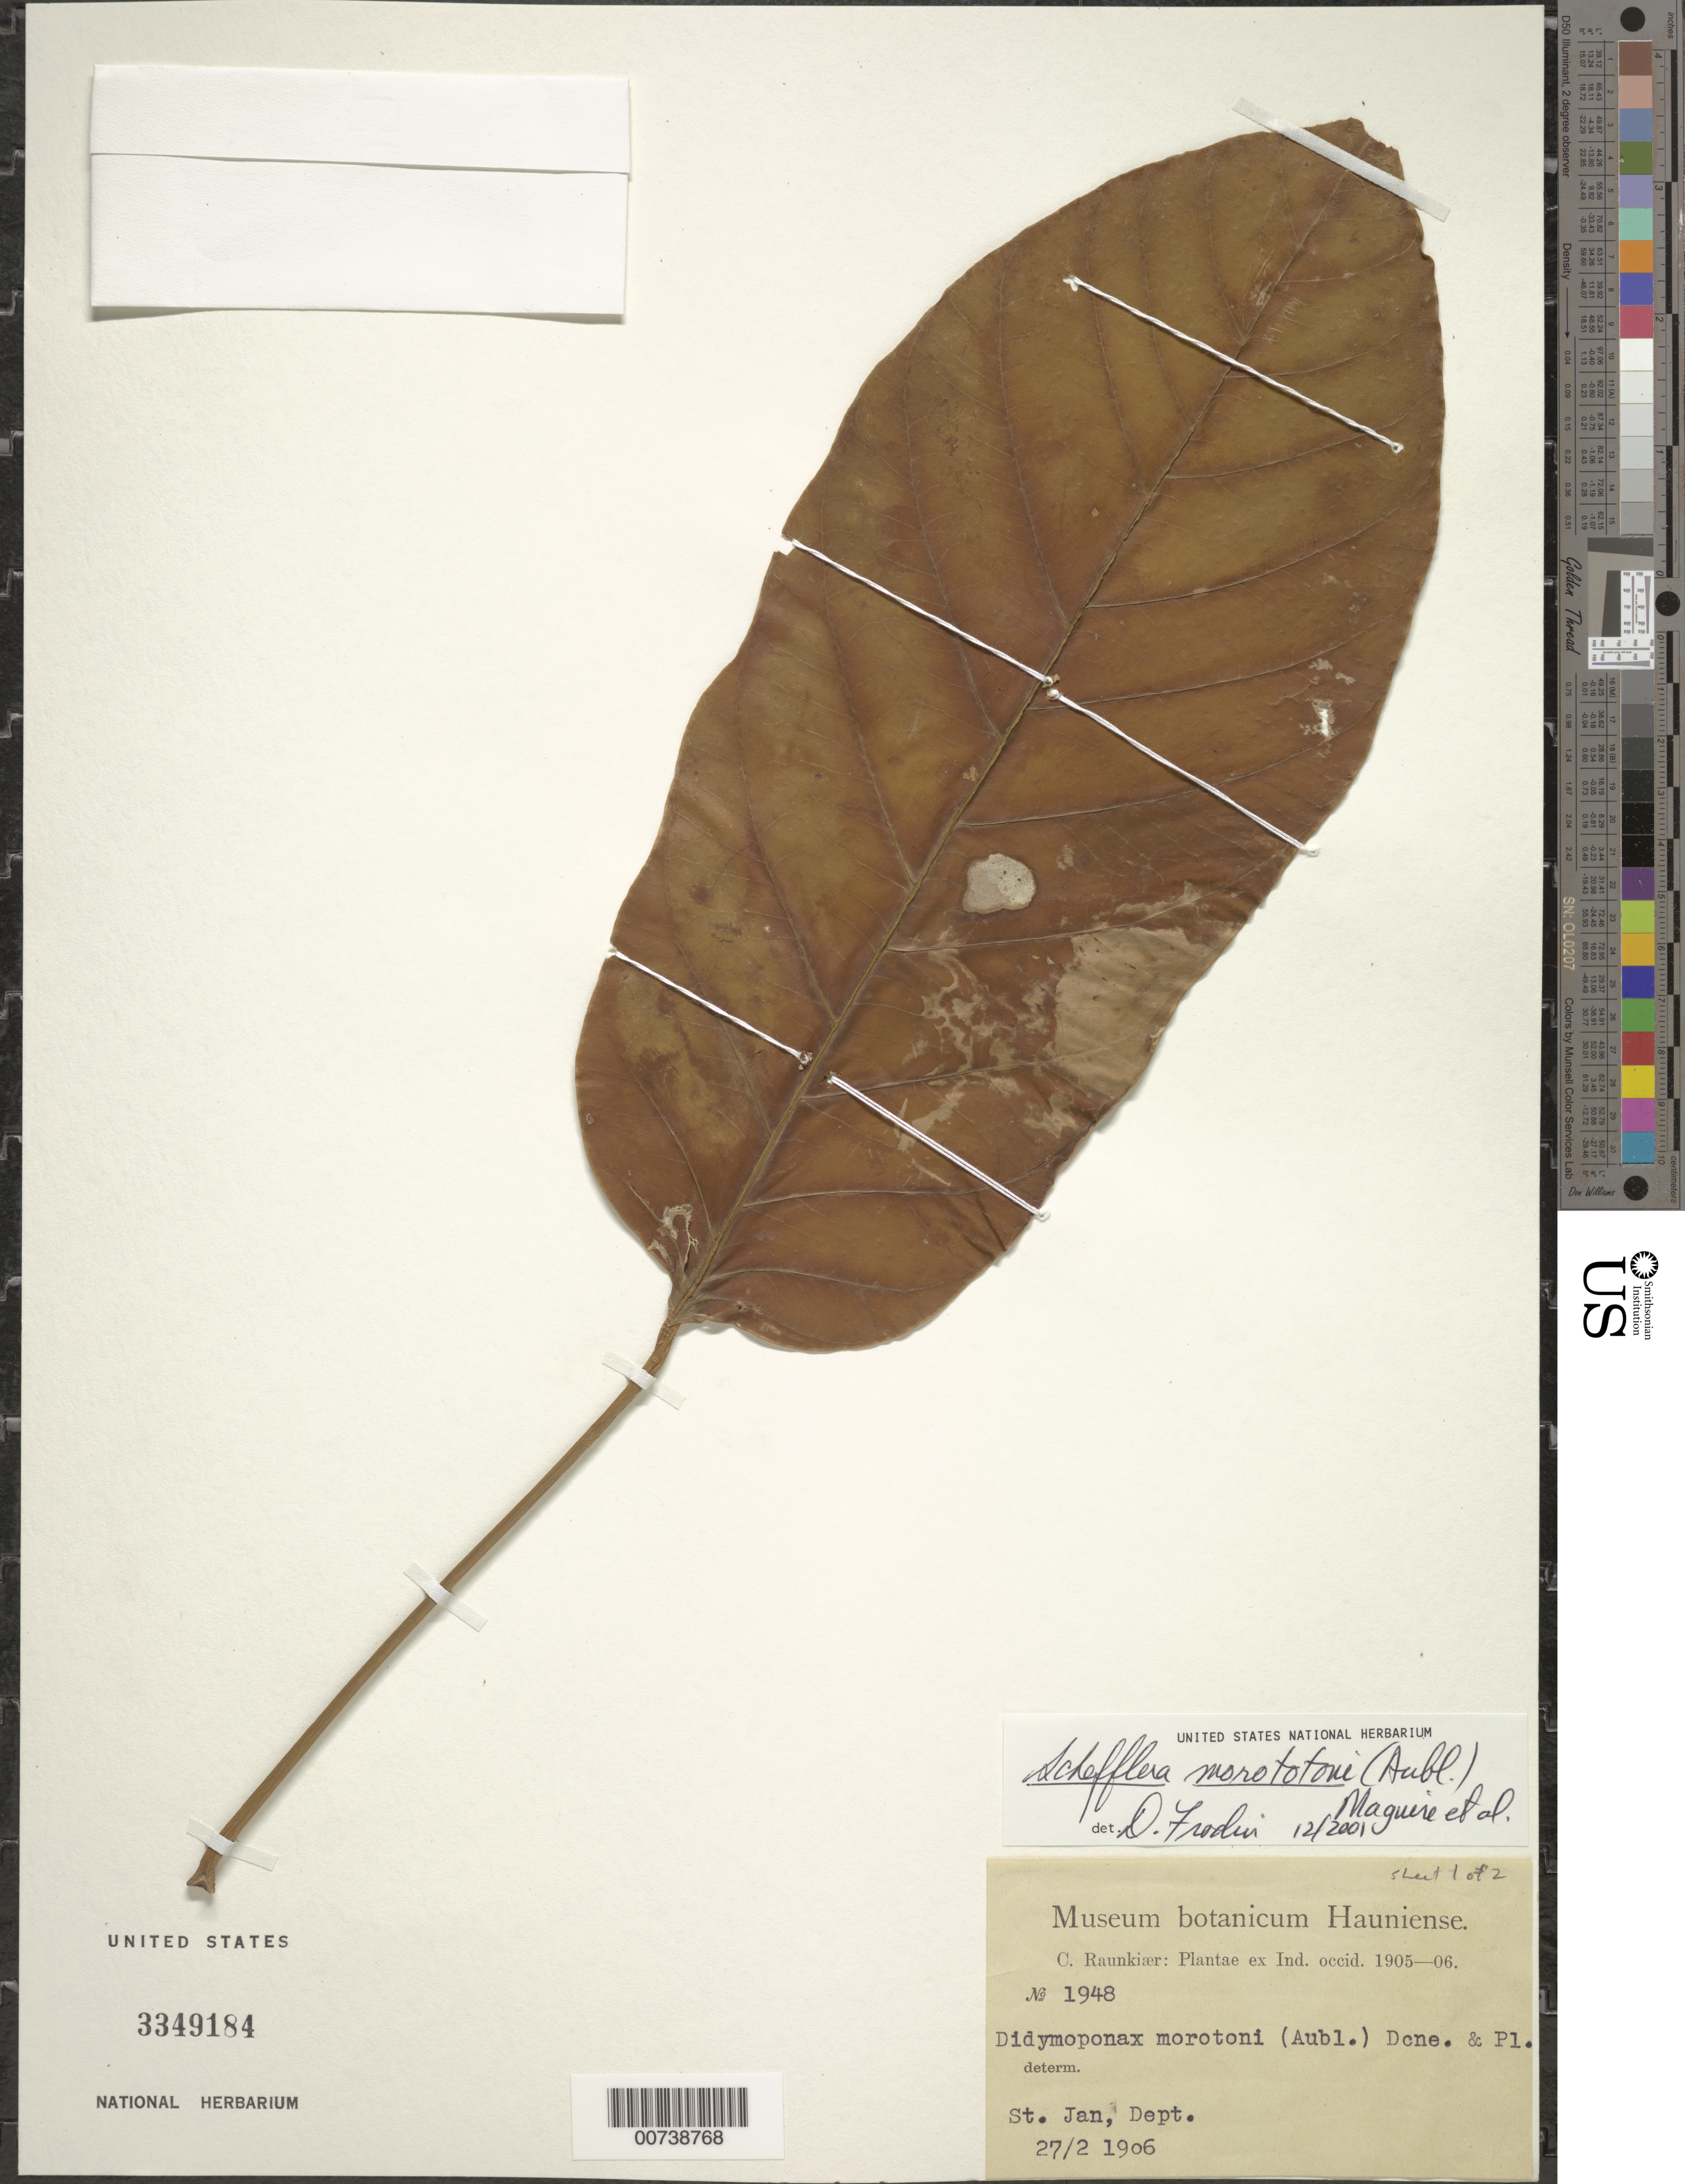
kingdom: Plantae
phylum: Tracheophyta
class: Magnoliopsida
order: Apiales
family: Araliaceae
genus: Schefflera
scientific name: Schefflera morototoni (Aubl.) Maguire, Steyerm. & Frodin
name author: (Aubl.) Maguire et al.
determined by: Frodin, D. G.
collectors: C. Raunkiær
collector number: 1948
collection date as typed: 27 Feb 1906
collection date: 1906-02-27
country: U.S. Virgin Islands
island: St. John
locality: Dept.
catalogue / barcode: US 3349184